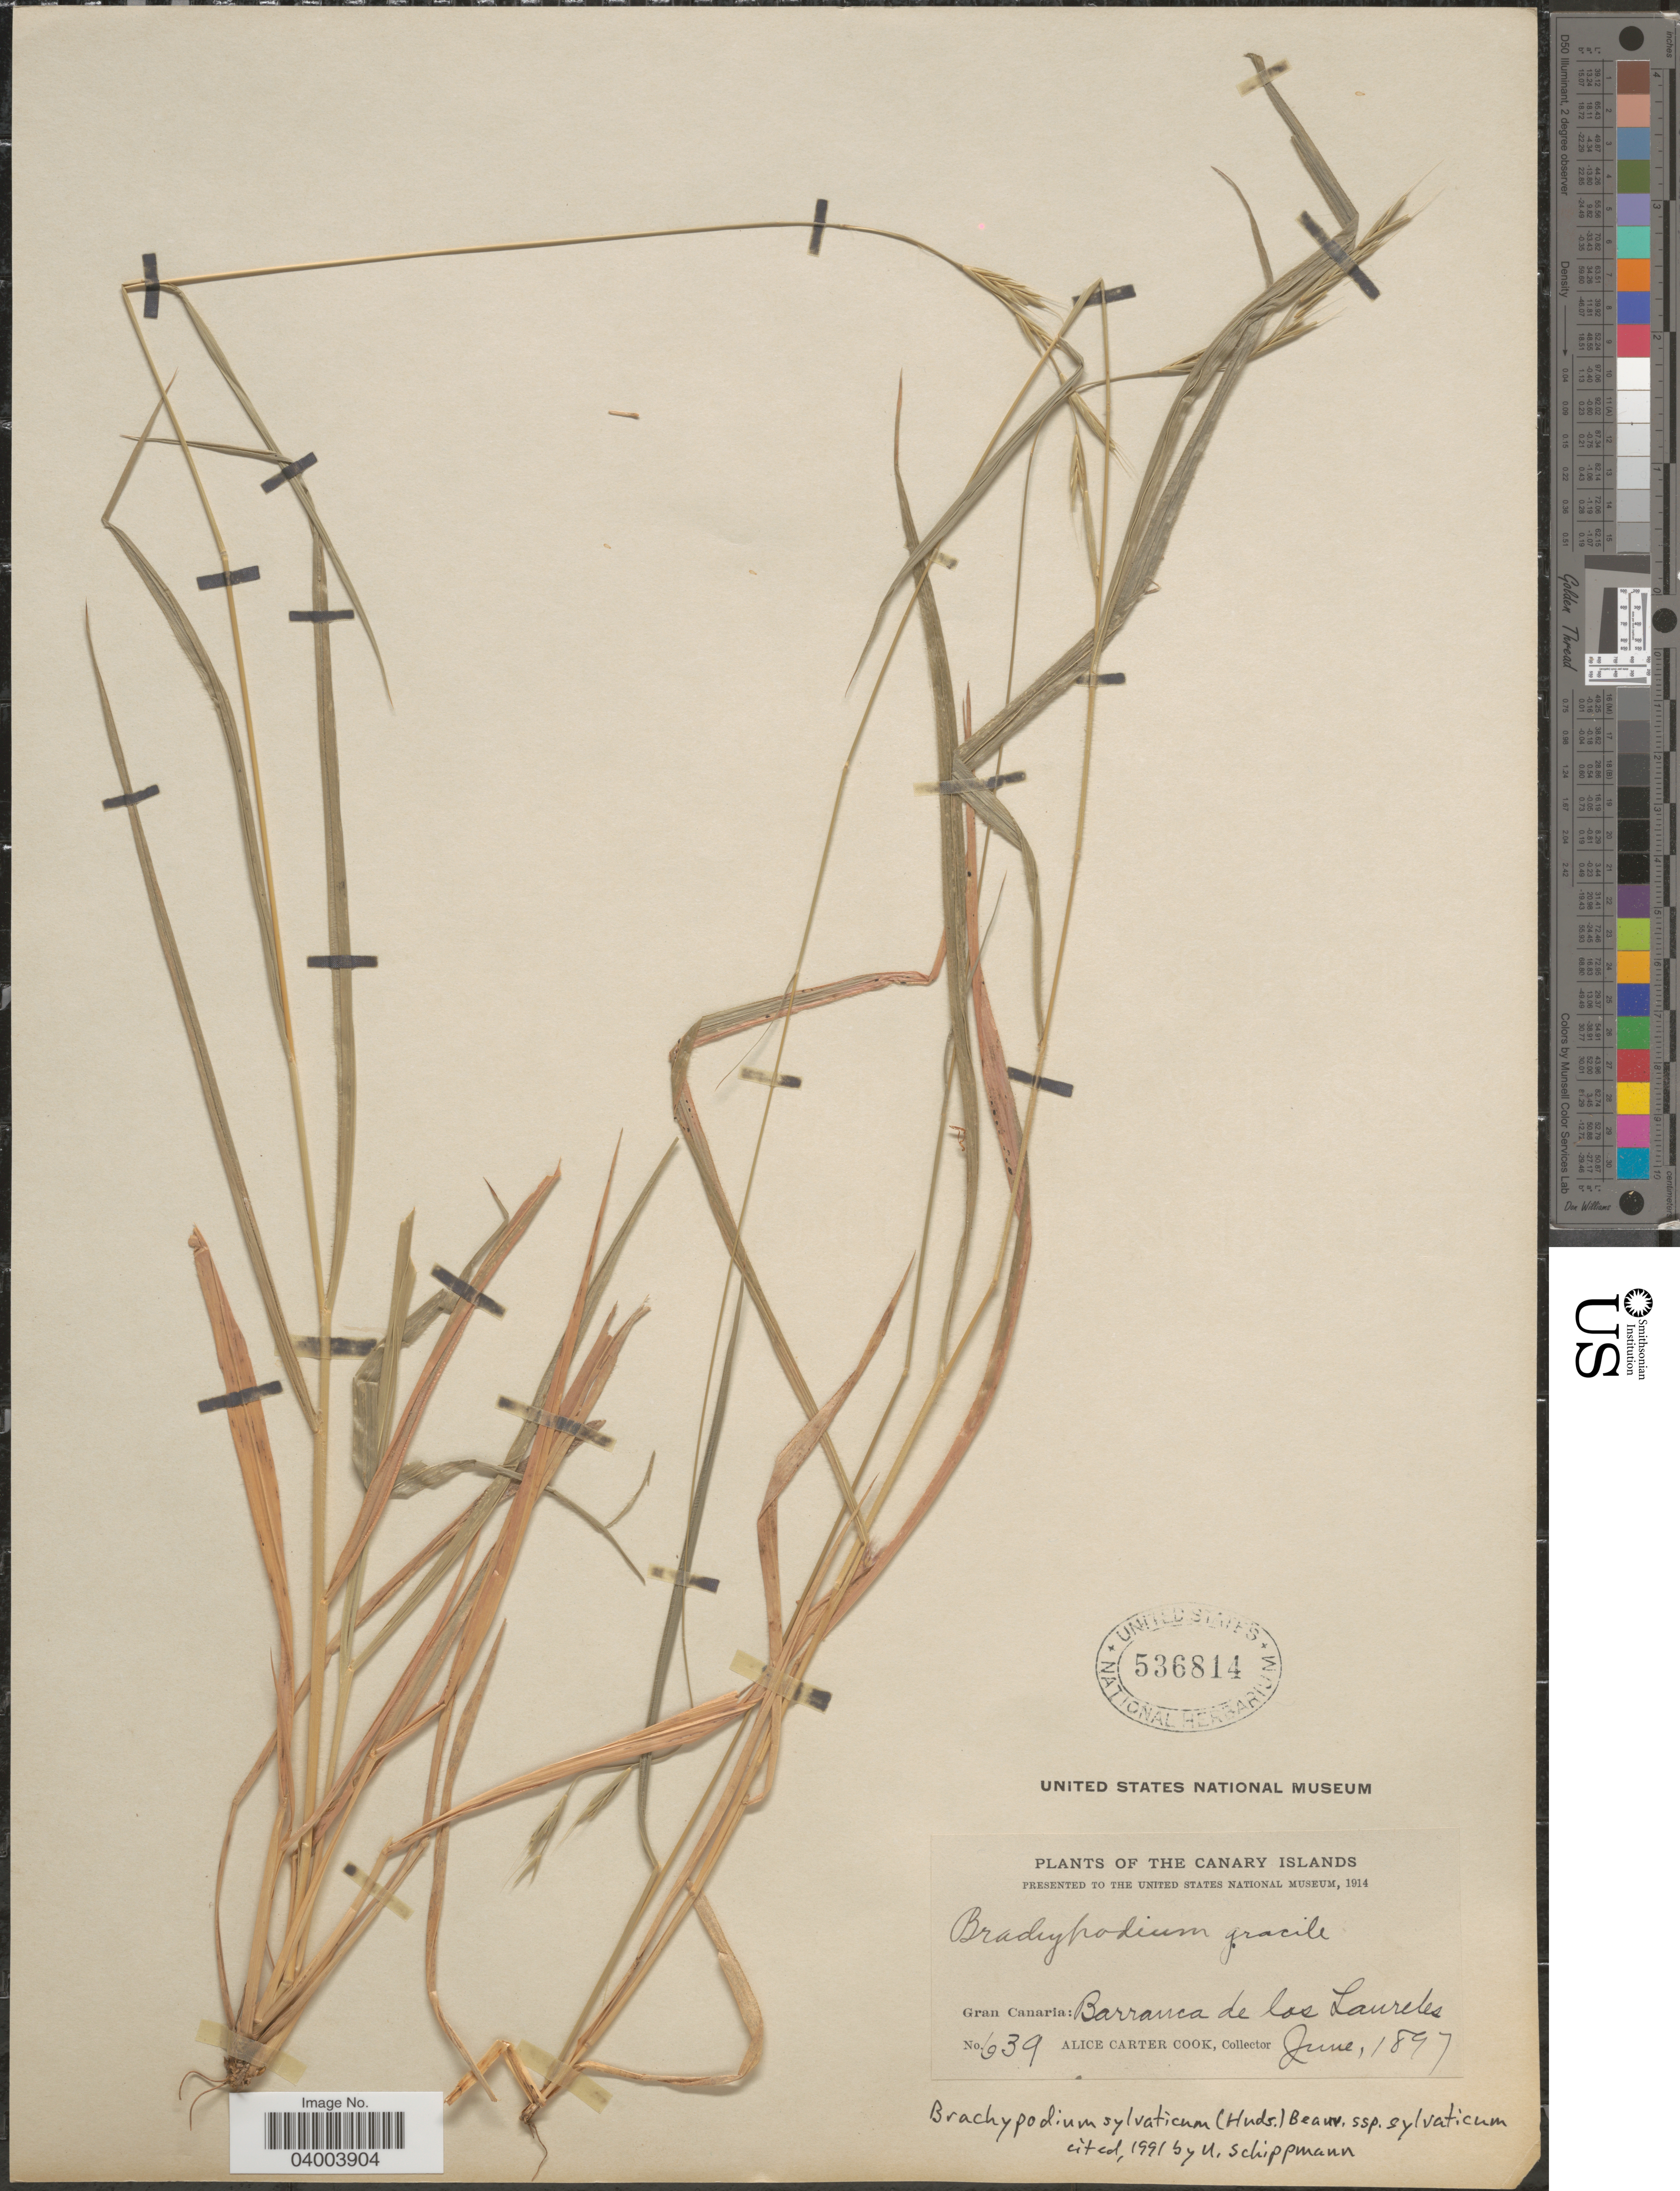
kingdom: Plantae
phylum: Tracheophyta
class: Liliopsida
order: Poales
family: Poaceae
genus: Brachypodium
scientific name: Brachypodium sylvaticum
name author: (Huds.) P. Beauv.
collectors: Alice C. Cook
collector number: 639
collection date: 1897-06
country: Spain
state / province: Canarias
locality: The Canary Islands. Gran Canaria: Barranca de los Laureles.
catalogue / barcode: US 536814